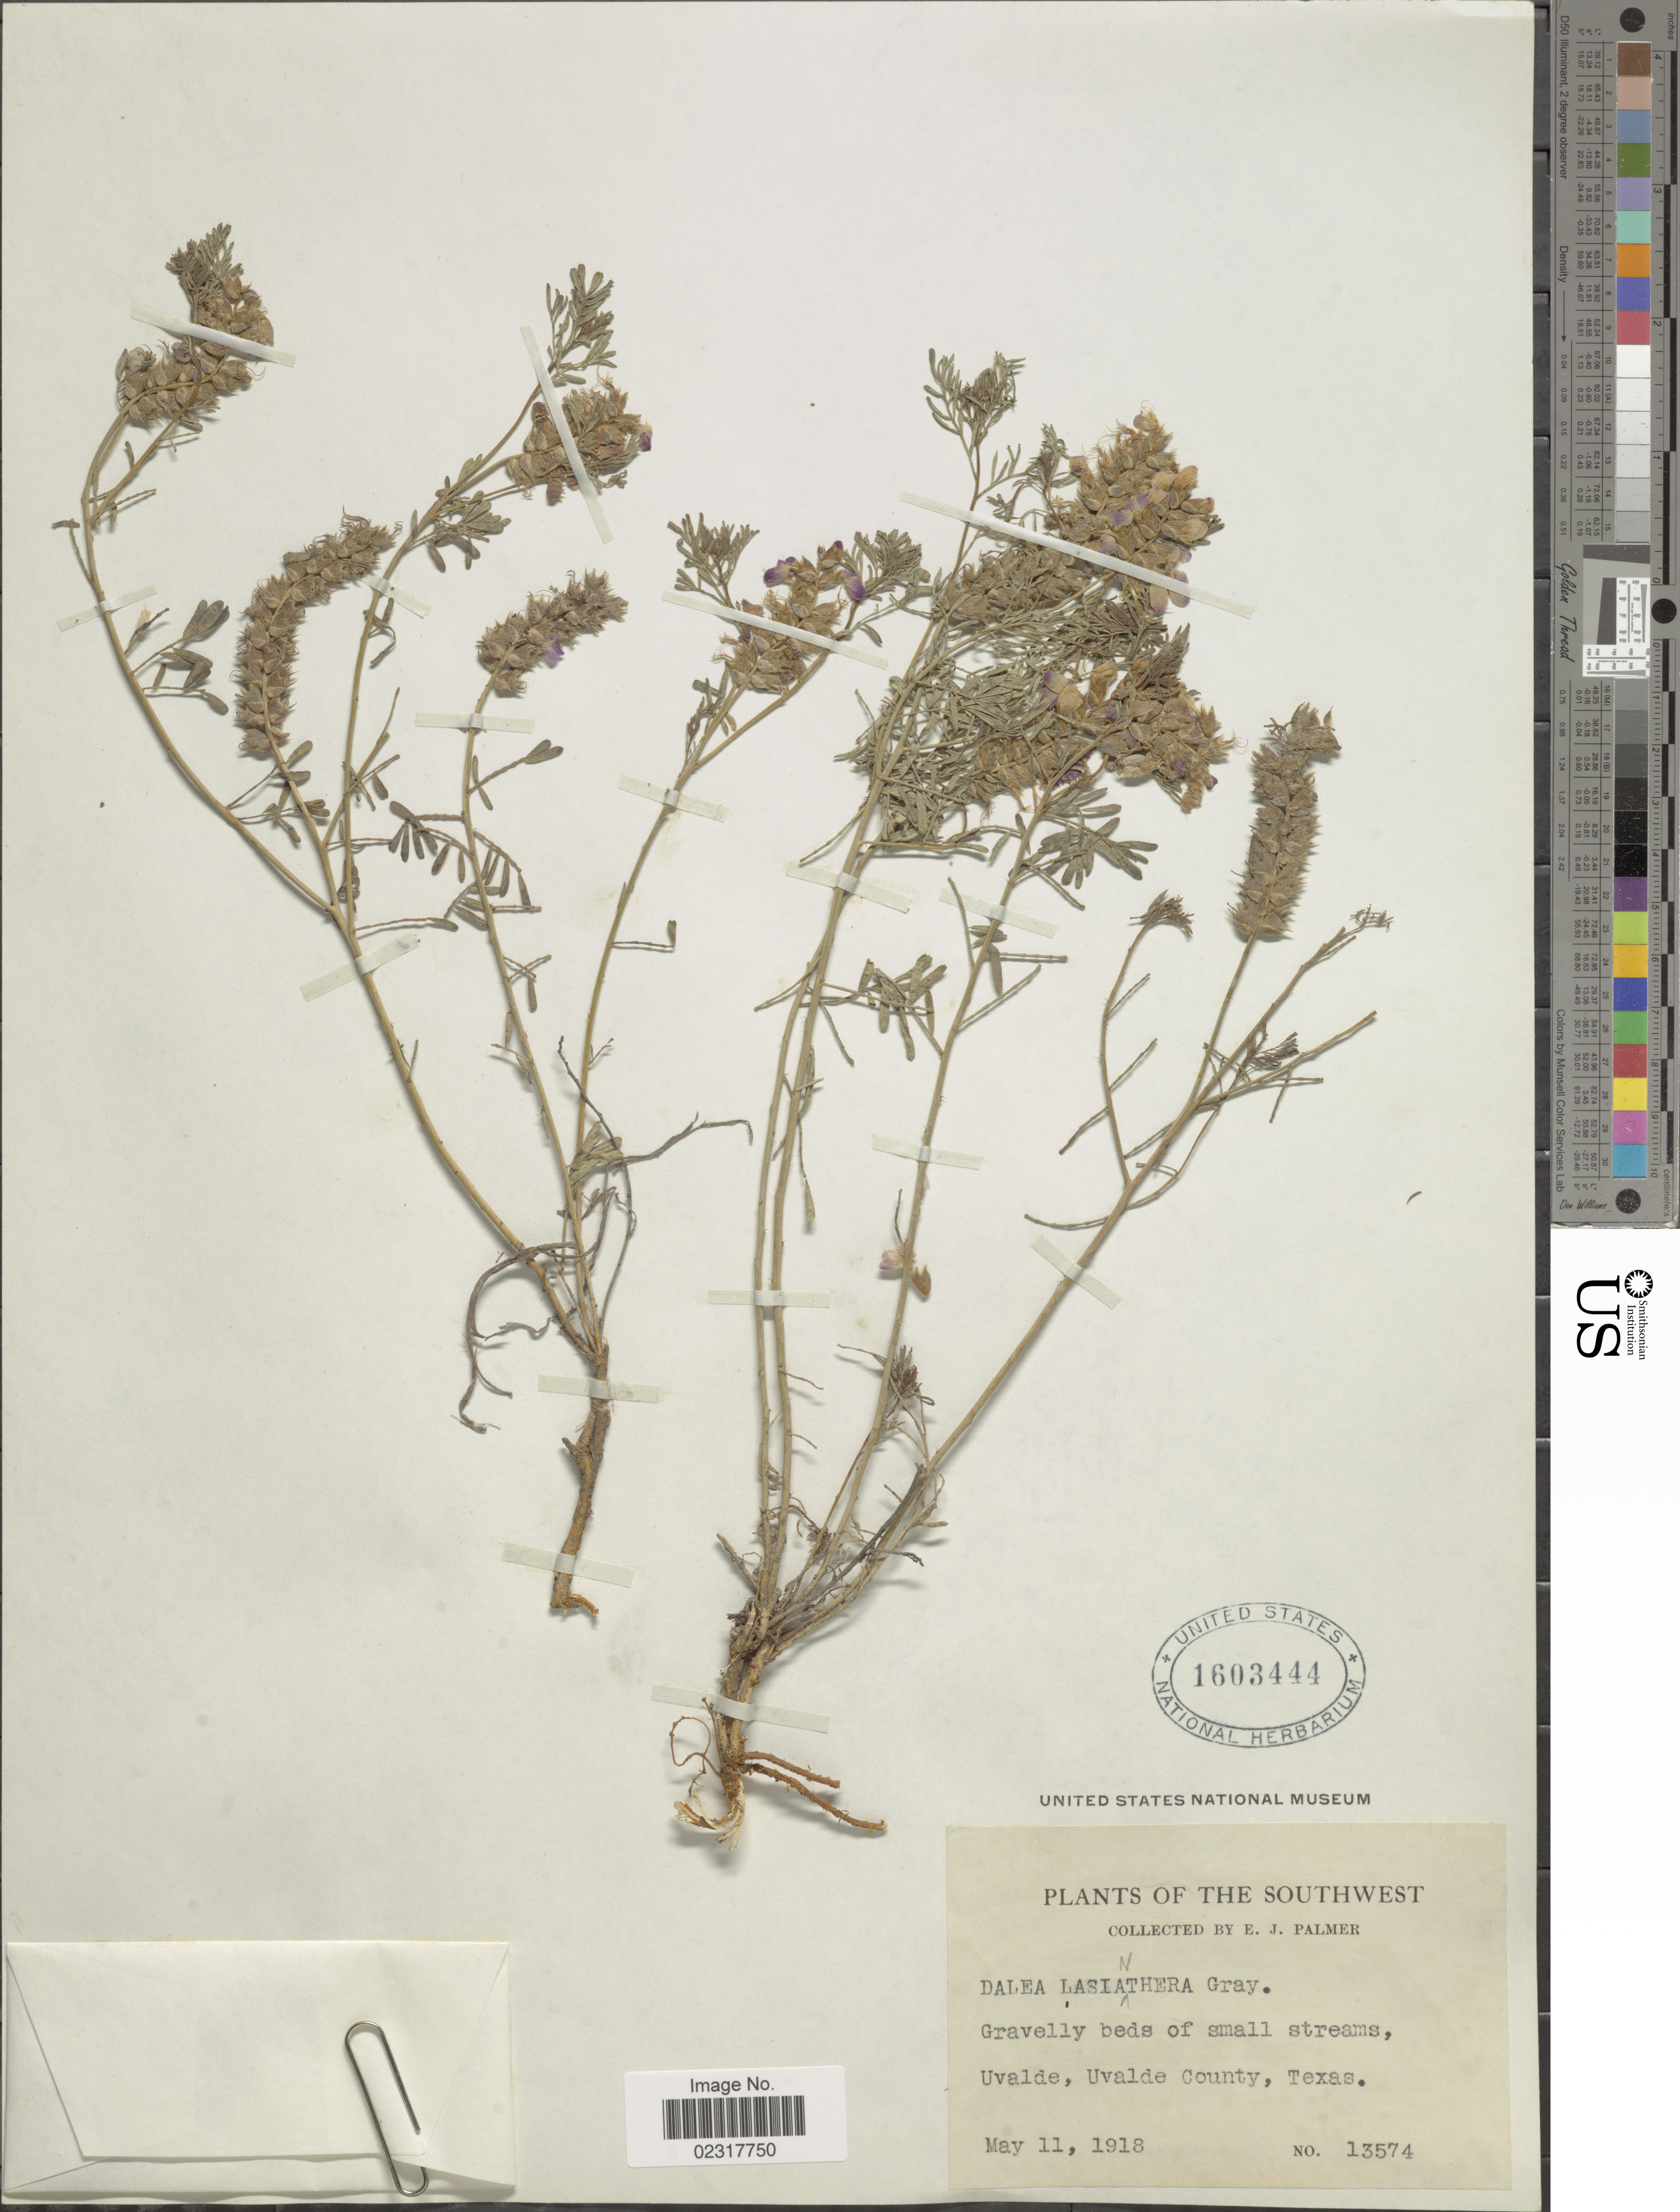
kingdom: Plantae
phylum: Tracheophyta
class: Magnoliopsida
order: Fabales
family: Fabaceae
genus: Dalea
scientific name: Dalea lasiathera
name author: A. Gray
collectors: E. J. Palmer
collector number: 13574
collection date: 1918-05-11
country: United States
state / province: Texas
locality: The Southwest, Uvalde, Uvalde County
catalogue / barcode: US 1603444